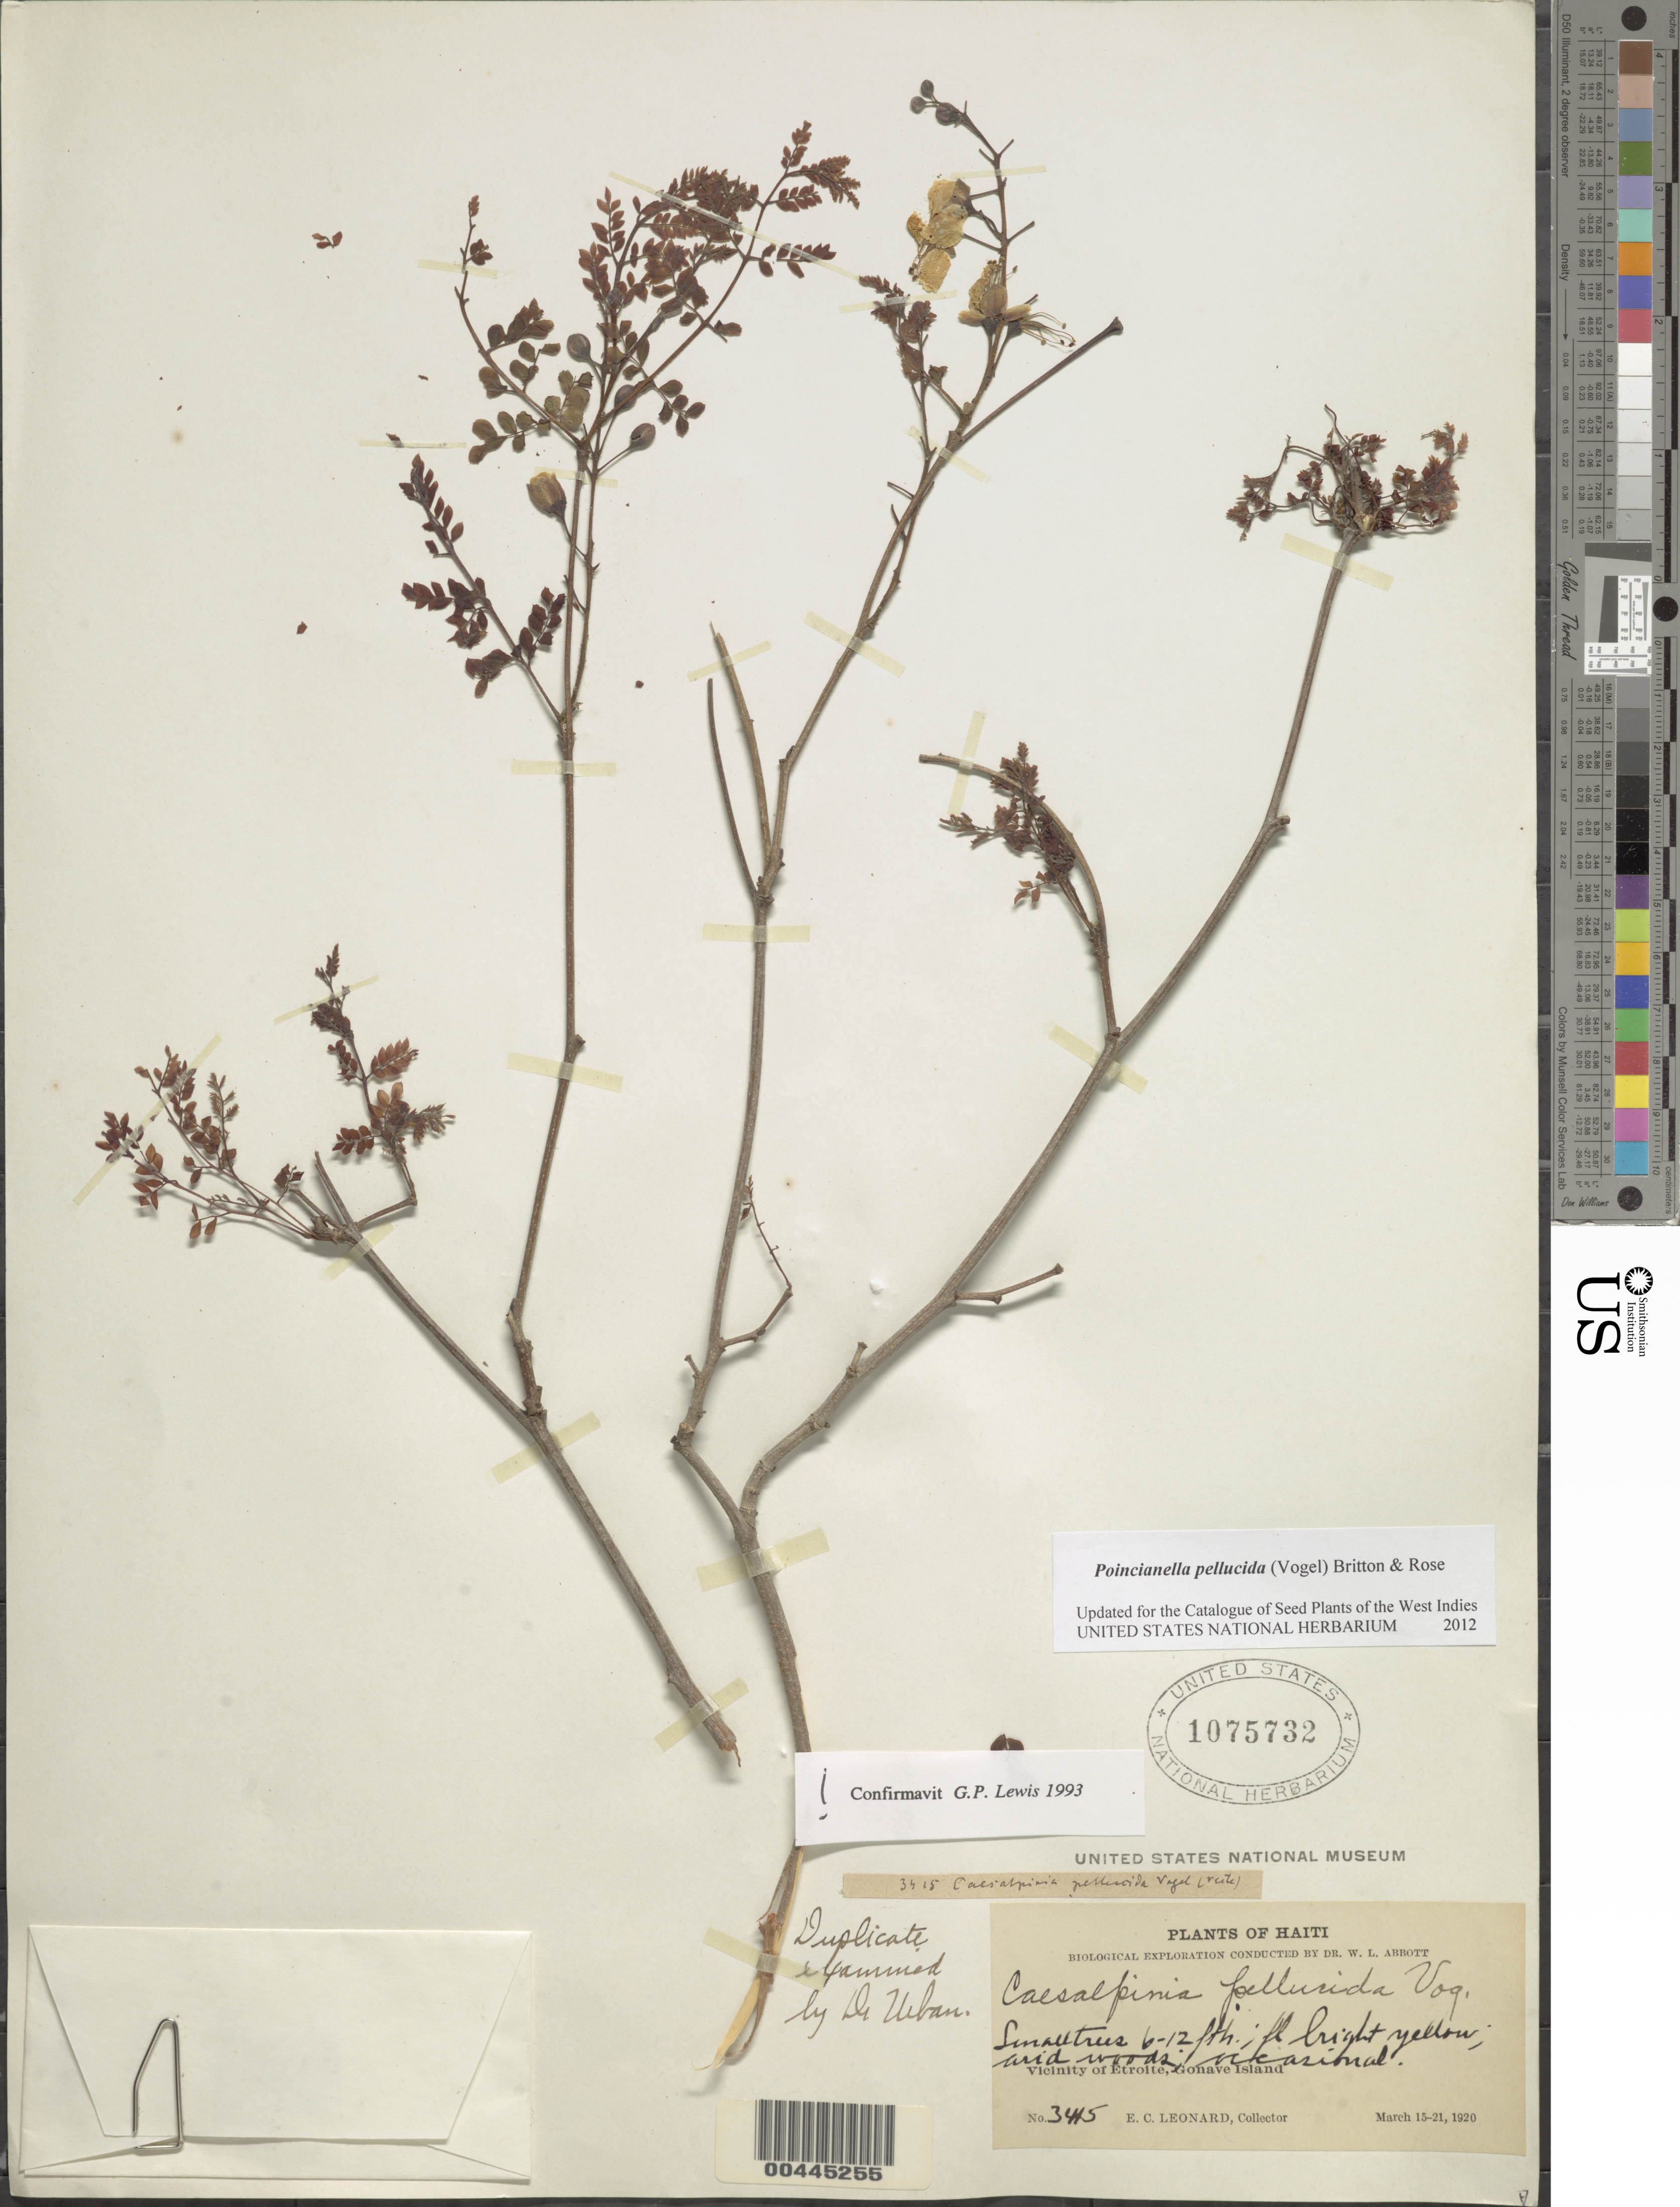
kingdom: Plantae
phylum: Tracheophyta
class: Magnoliopsida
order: Fabales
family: Fabaceae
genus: Cenostigma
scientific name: Cenostigma pellucidum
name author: (Vogel) Gagnon & G.P. Lewis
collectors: E. C. Leonard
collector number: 3415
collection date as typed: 15 Mar 1920 to 21 Mar 1920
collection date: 1920-03-15/1920-03-21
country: Haiti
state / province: Ouest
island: Gonave Island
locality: Etroite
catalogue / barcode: US 1075732